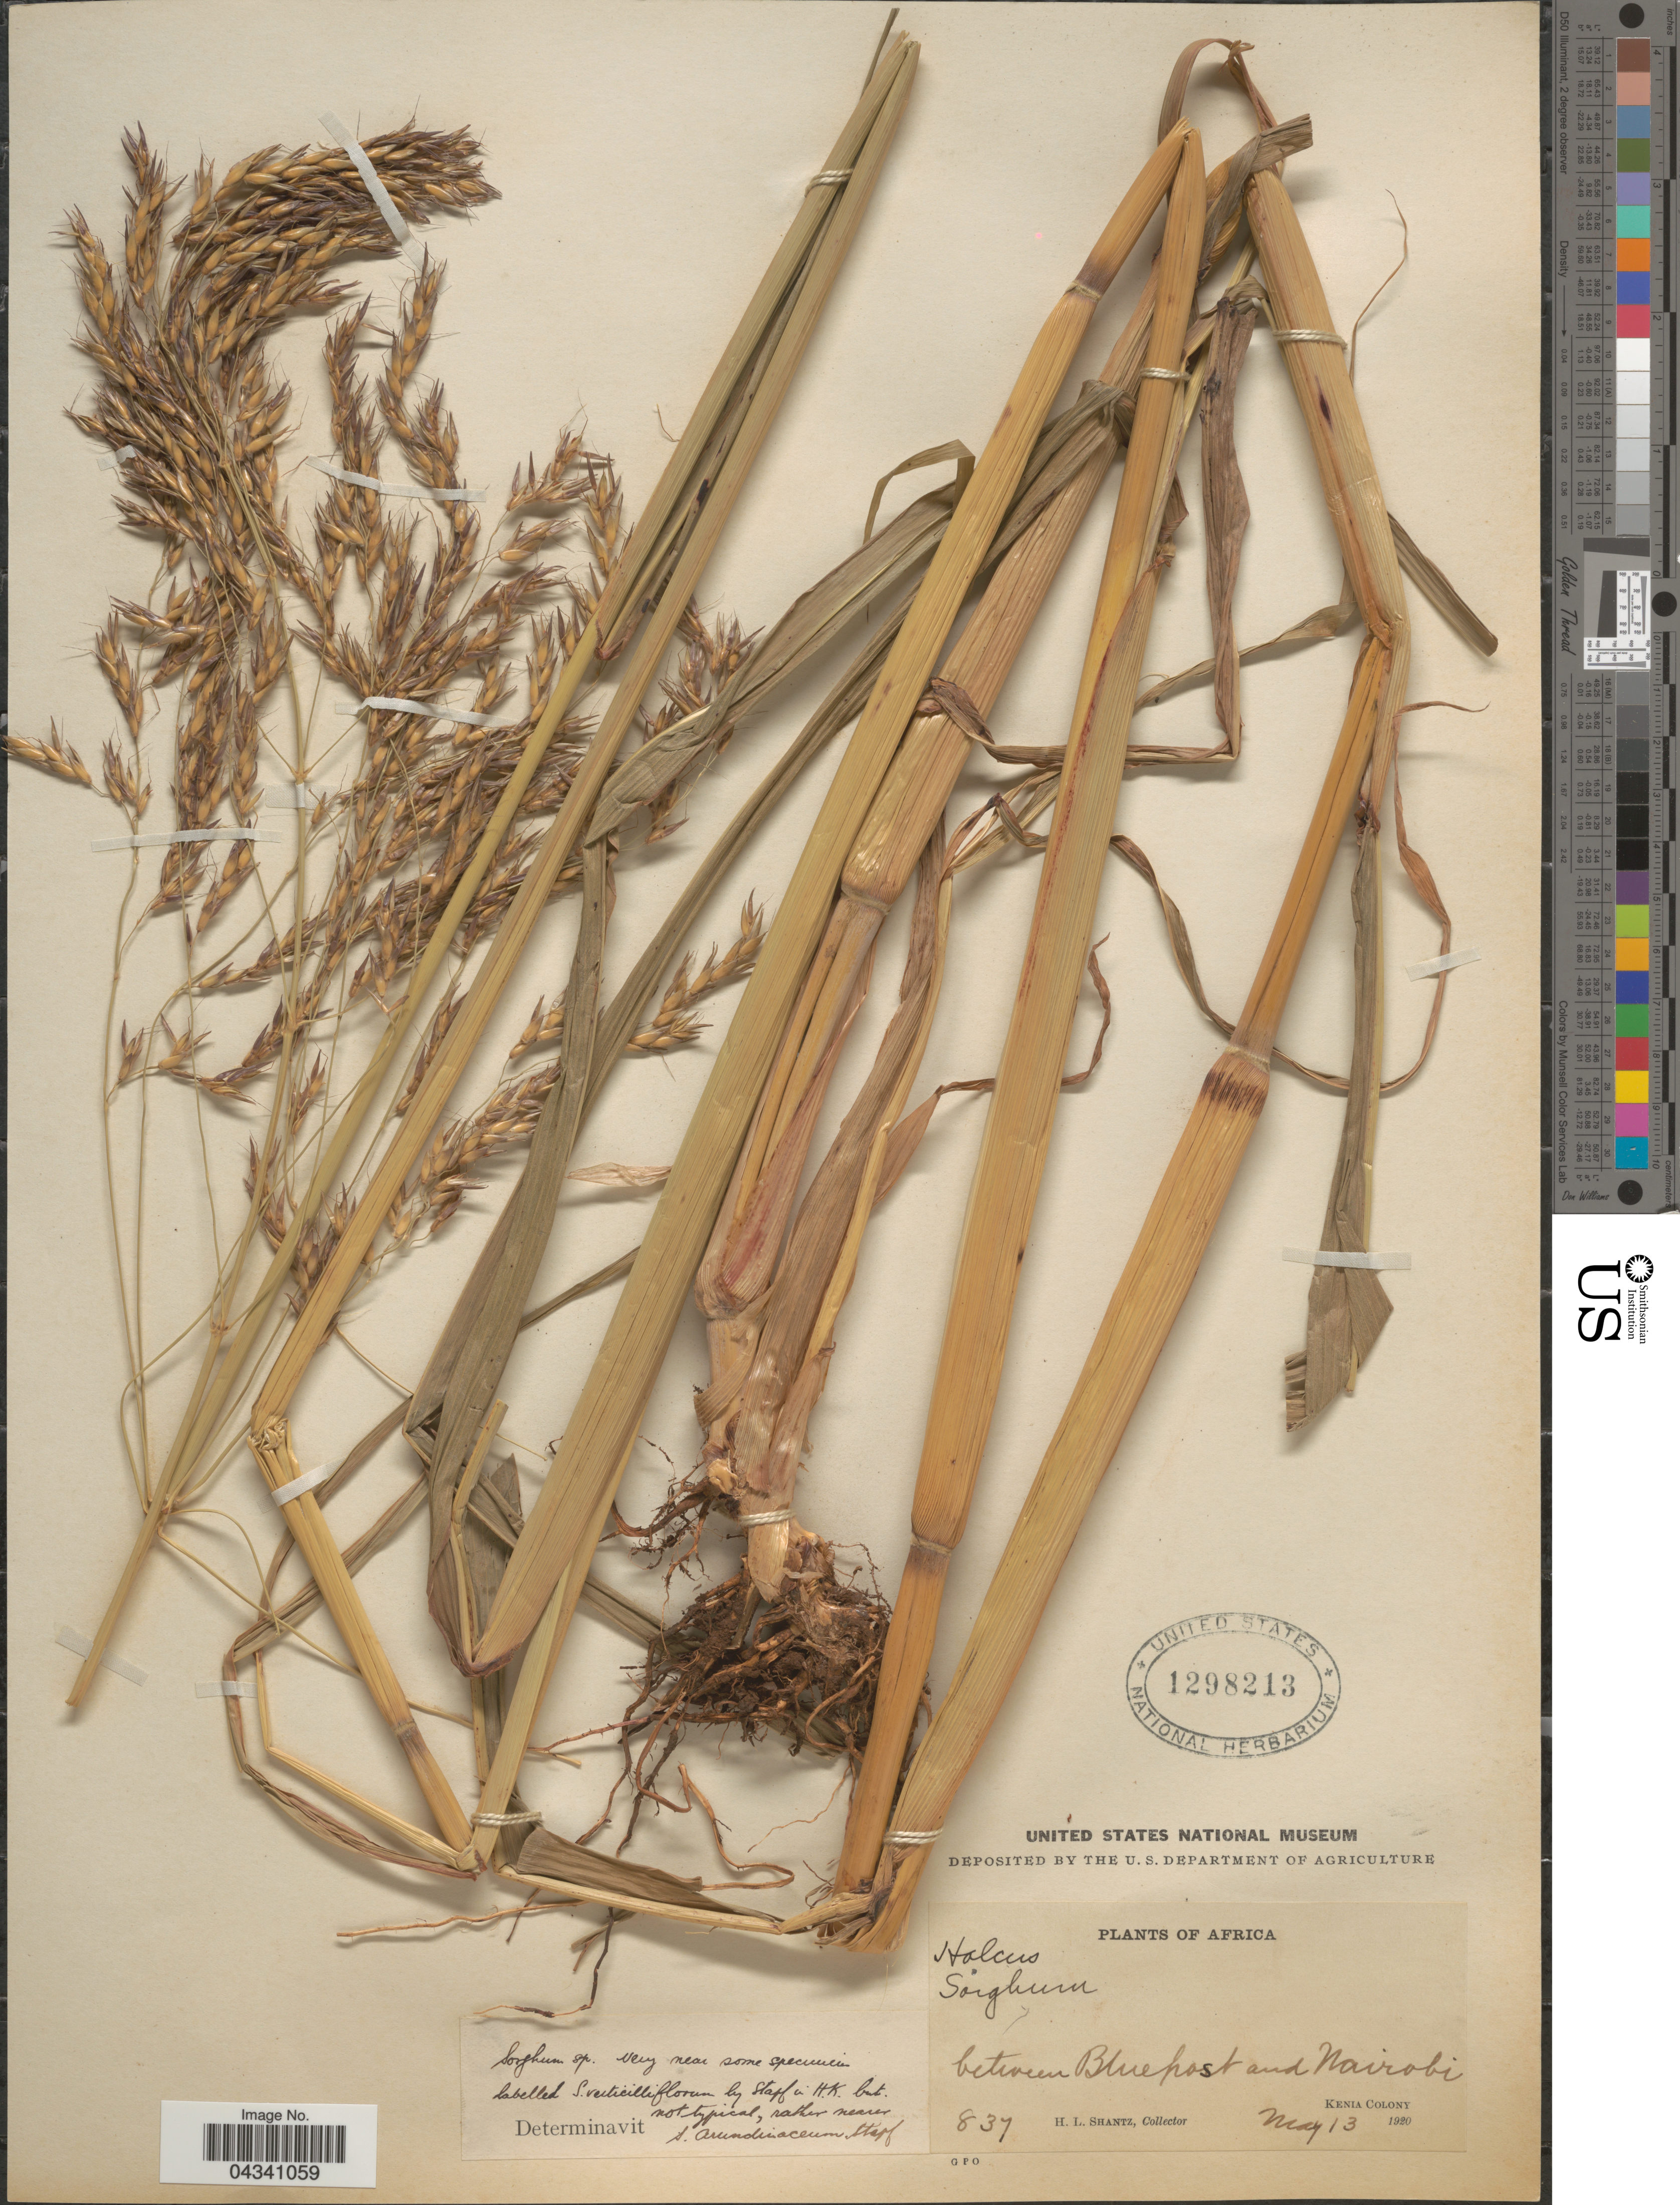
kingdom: Plantae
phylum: Tracheophyta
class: Liliopsida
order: Poales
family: Poaceae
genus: Sorghum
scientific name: Sorghum arundinaceum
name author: (Desv.) Stapf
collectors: H. Shantz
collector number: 837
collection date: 1920-05-13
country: Kenya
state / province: Nairobi Area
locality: Between Bluepost and Nairobi. Kenia Colony.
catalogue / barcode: US 1298213